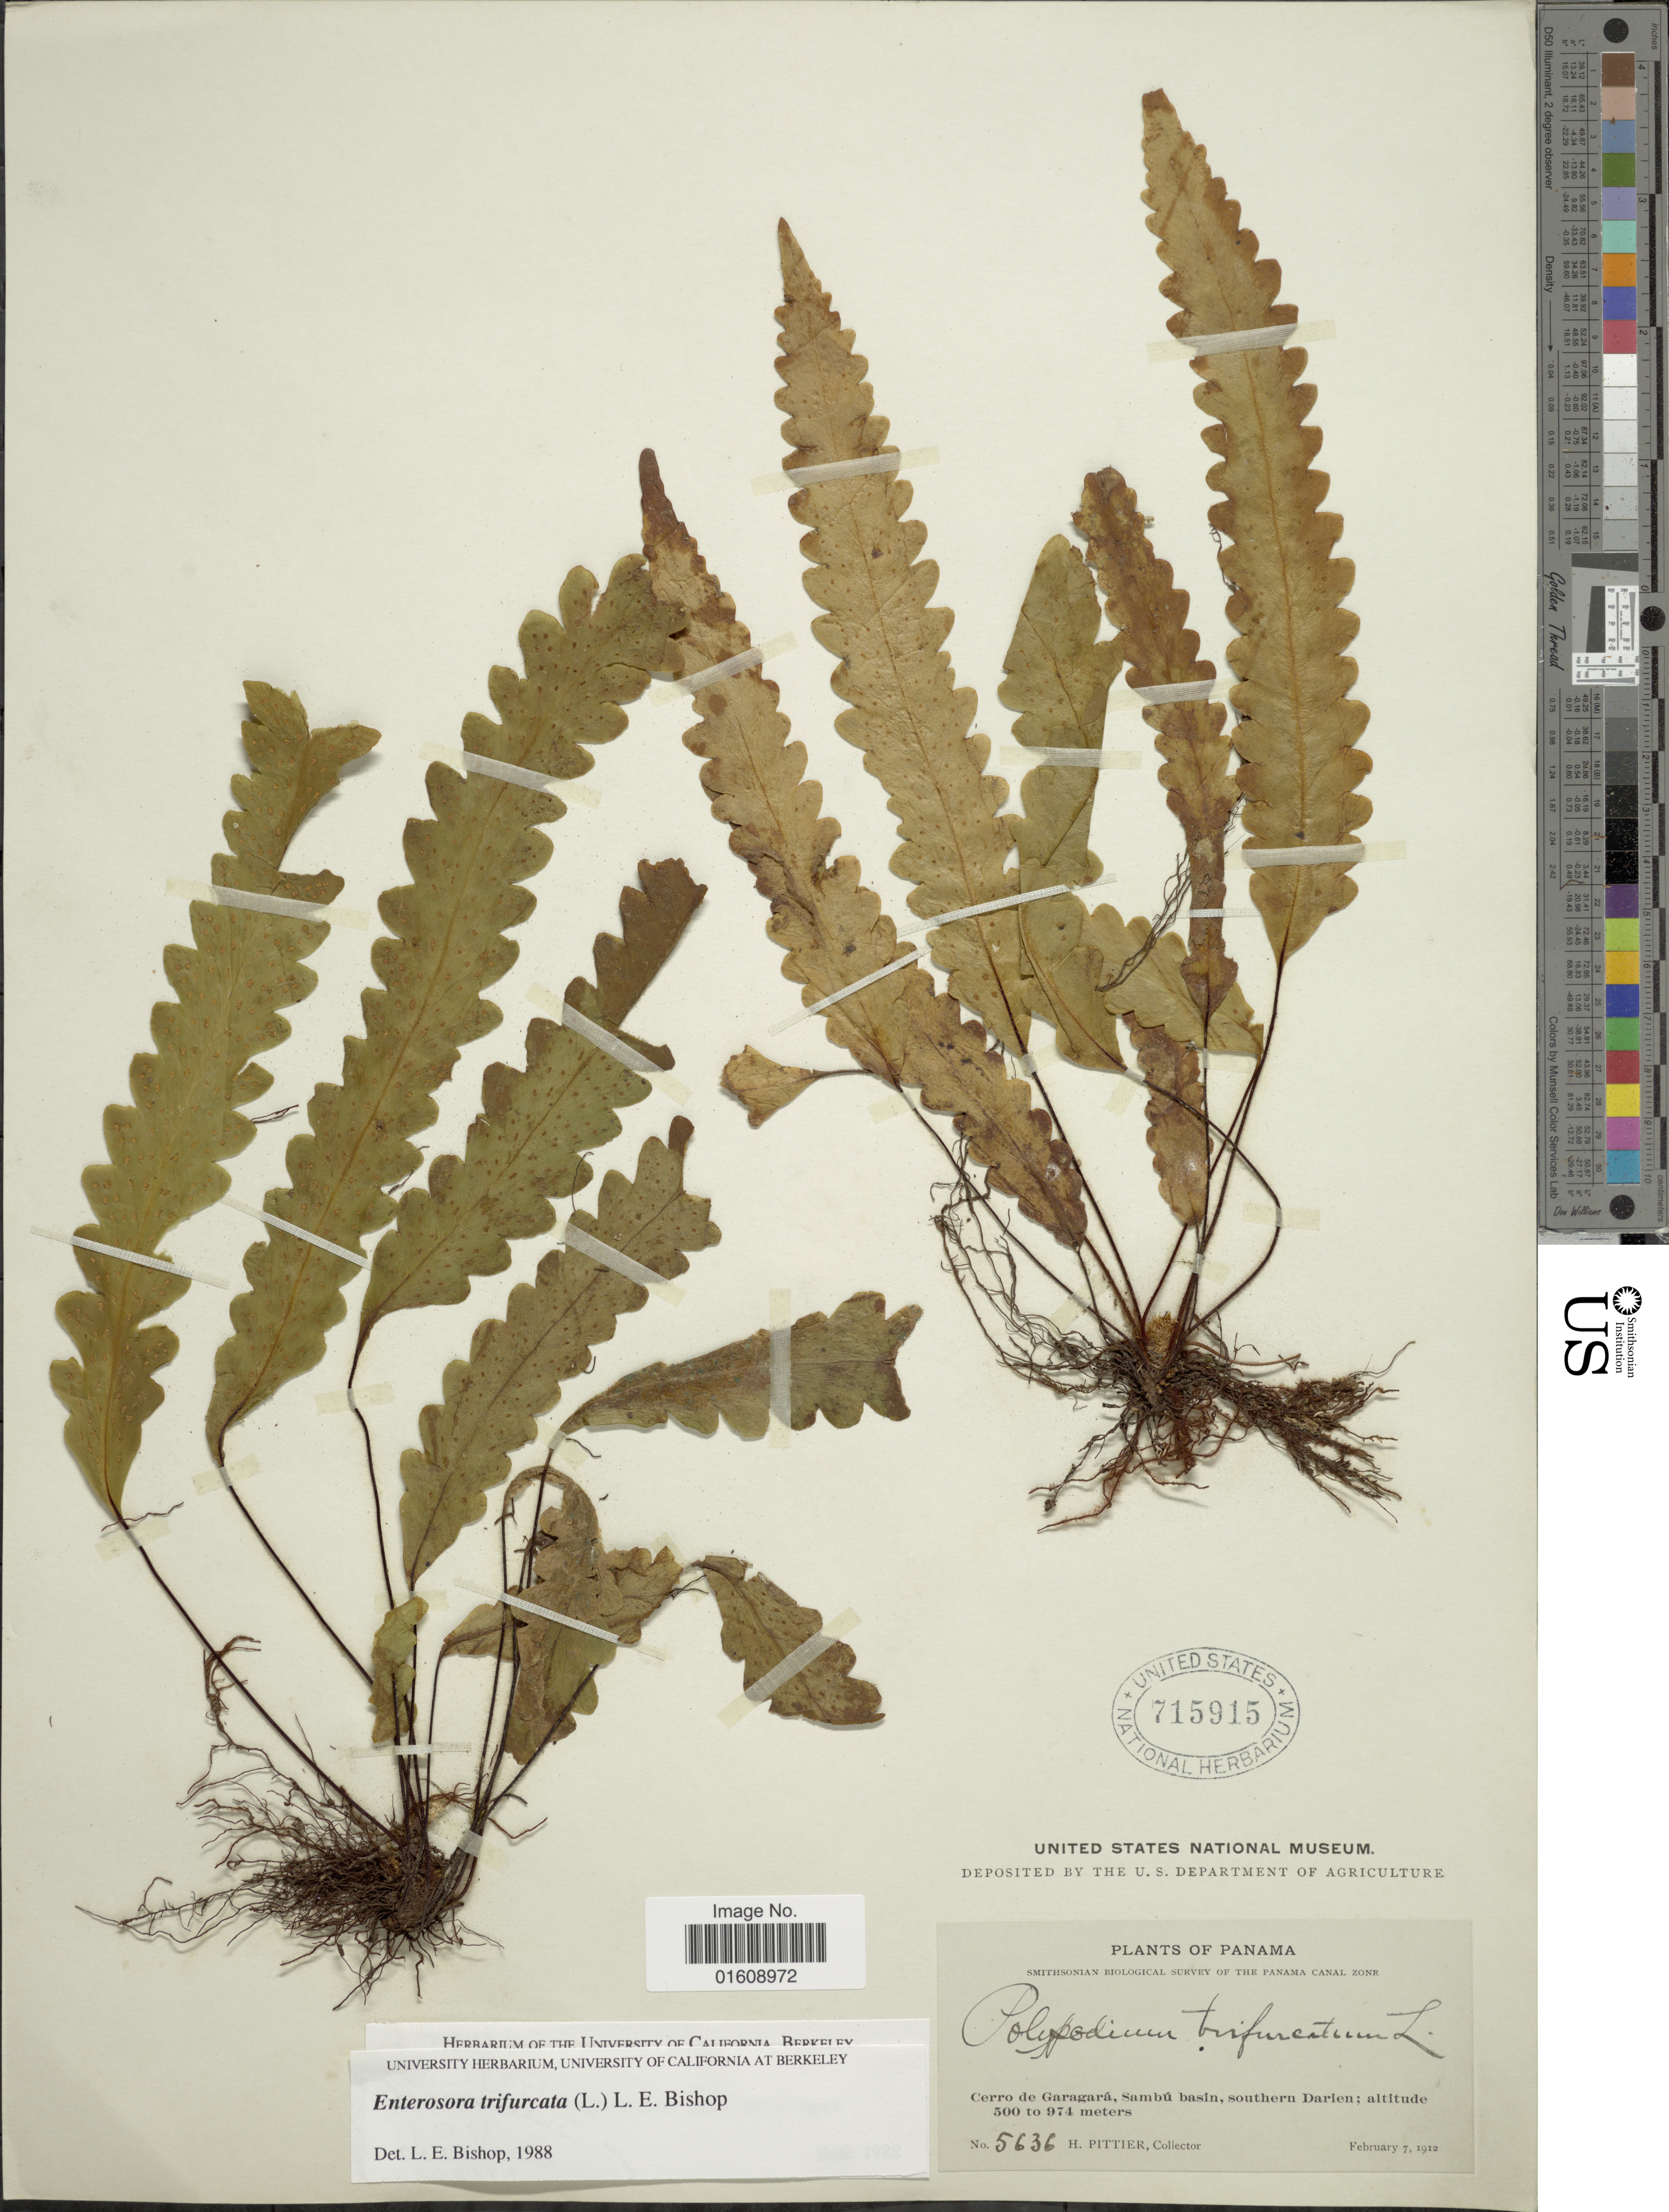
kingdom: Plantae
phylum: Tracheophyta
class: Polypodiopsida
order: Polypodiales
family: Polypodiaceae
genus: Enterosora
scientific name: Enterosora trifurcata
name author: (L.) L.E. Bishop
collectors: H. F. Pittier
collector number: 5636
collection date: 1912-02-07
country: Panama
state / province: Darién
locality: Panama, Cerro de Garagará, Sambú basin, southern Darien.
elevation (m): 500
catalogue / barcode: US 715915